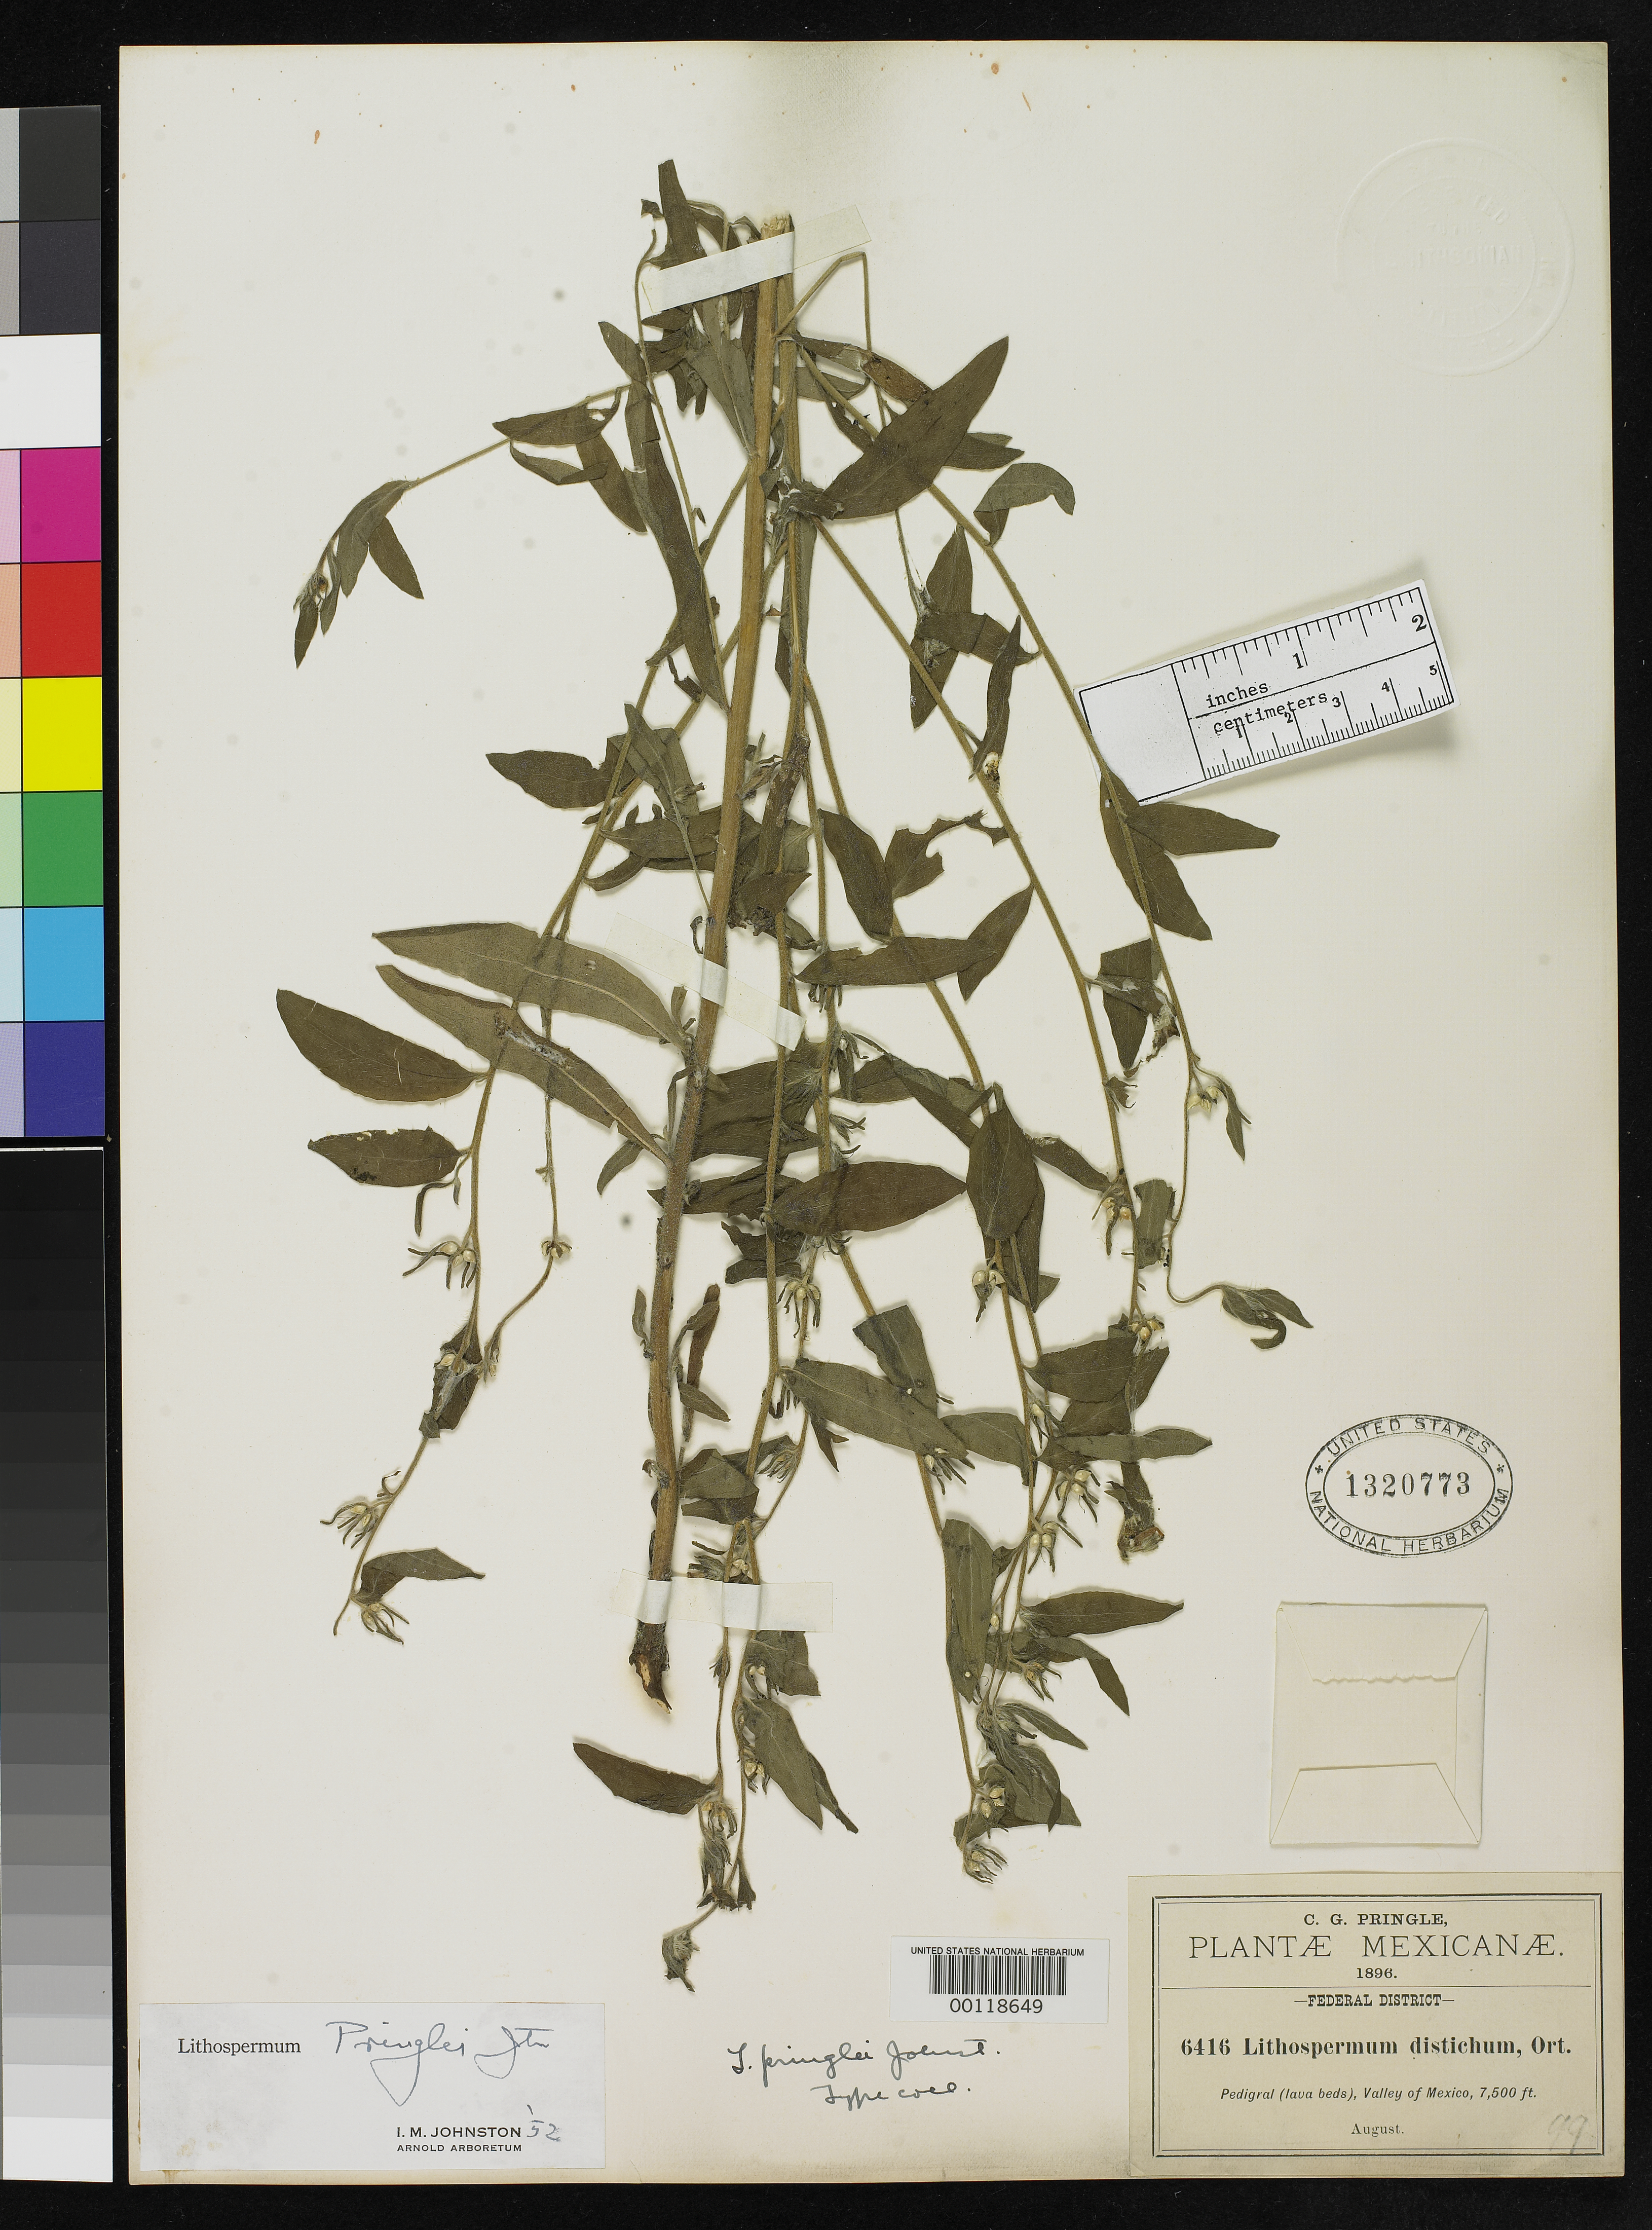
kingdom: Plantae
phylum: Tracheophyta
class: Magnoliopsida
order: Boraginales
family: Boraginaceae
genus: Lithospermum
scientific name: Lithospermum pringlei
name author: I.M. Johnst.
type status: Paratype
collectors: C. G. Pringle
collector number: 6416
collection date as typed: Aug 1896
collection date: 1896-08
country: Mexico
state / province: Distrito Federal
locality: Valley of Mexico.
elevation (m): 2286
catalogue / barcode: US 1320773